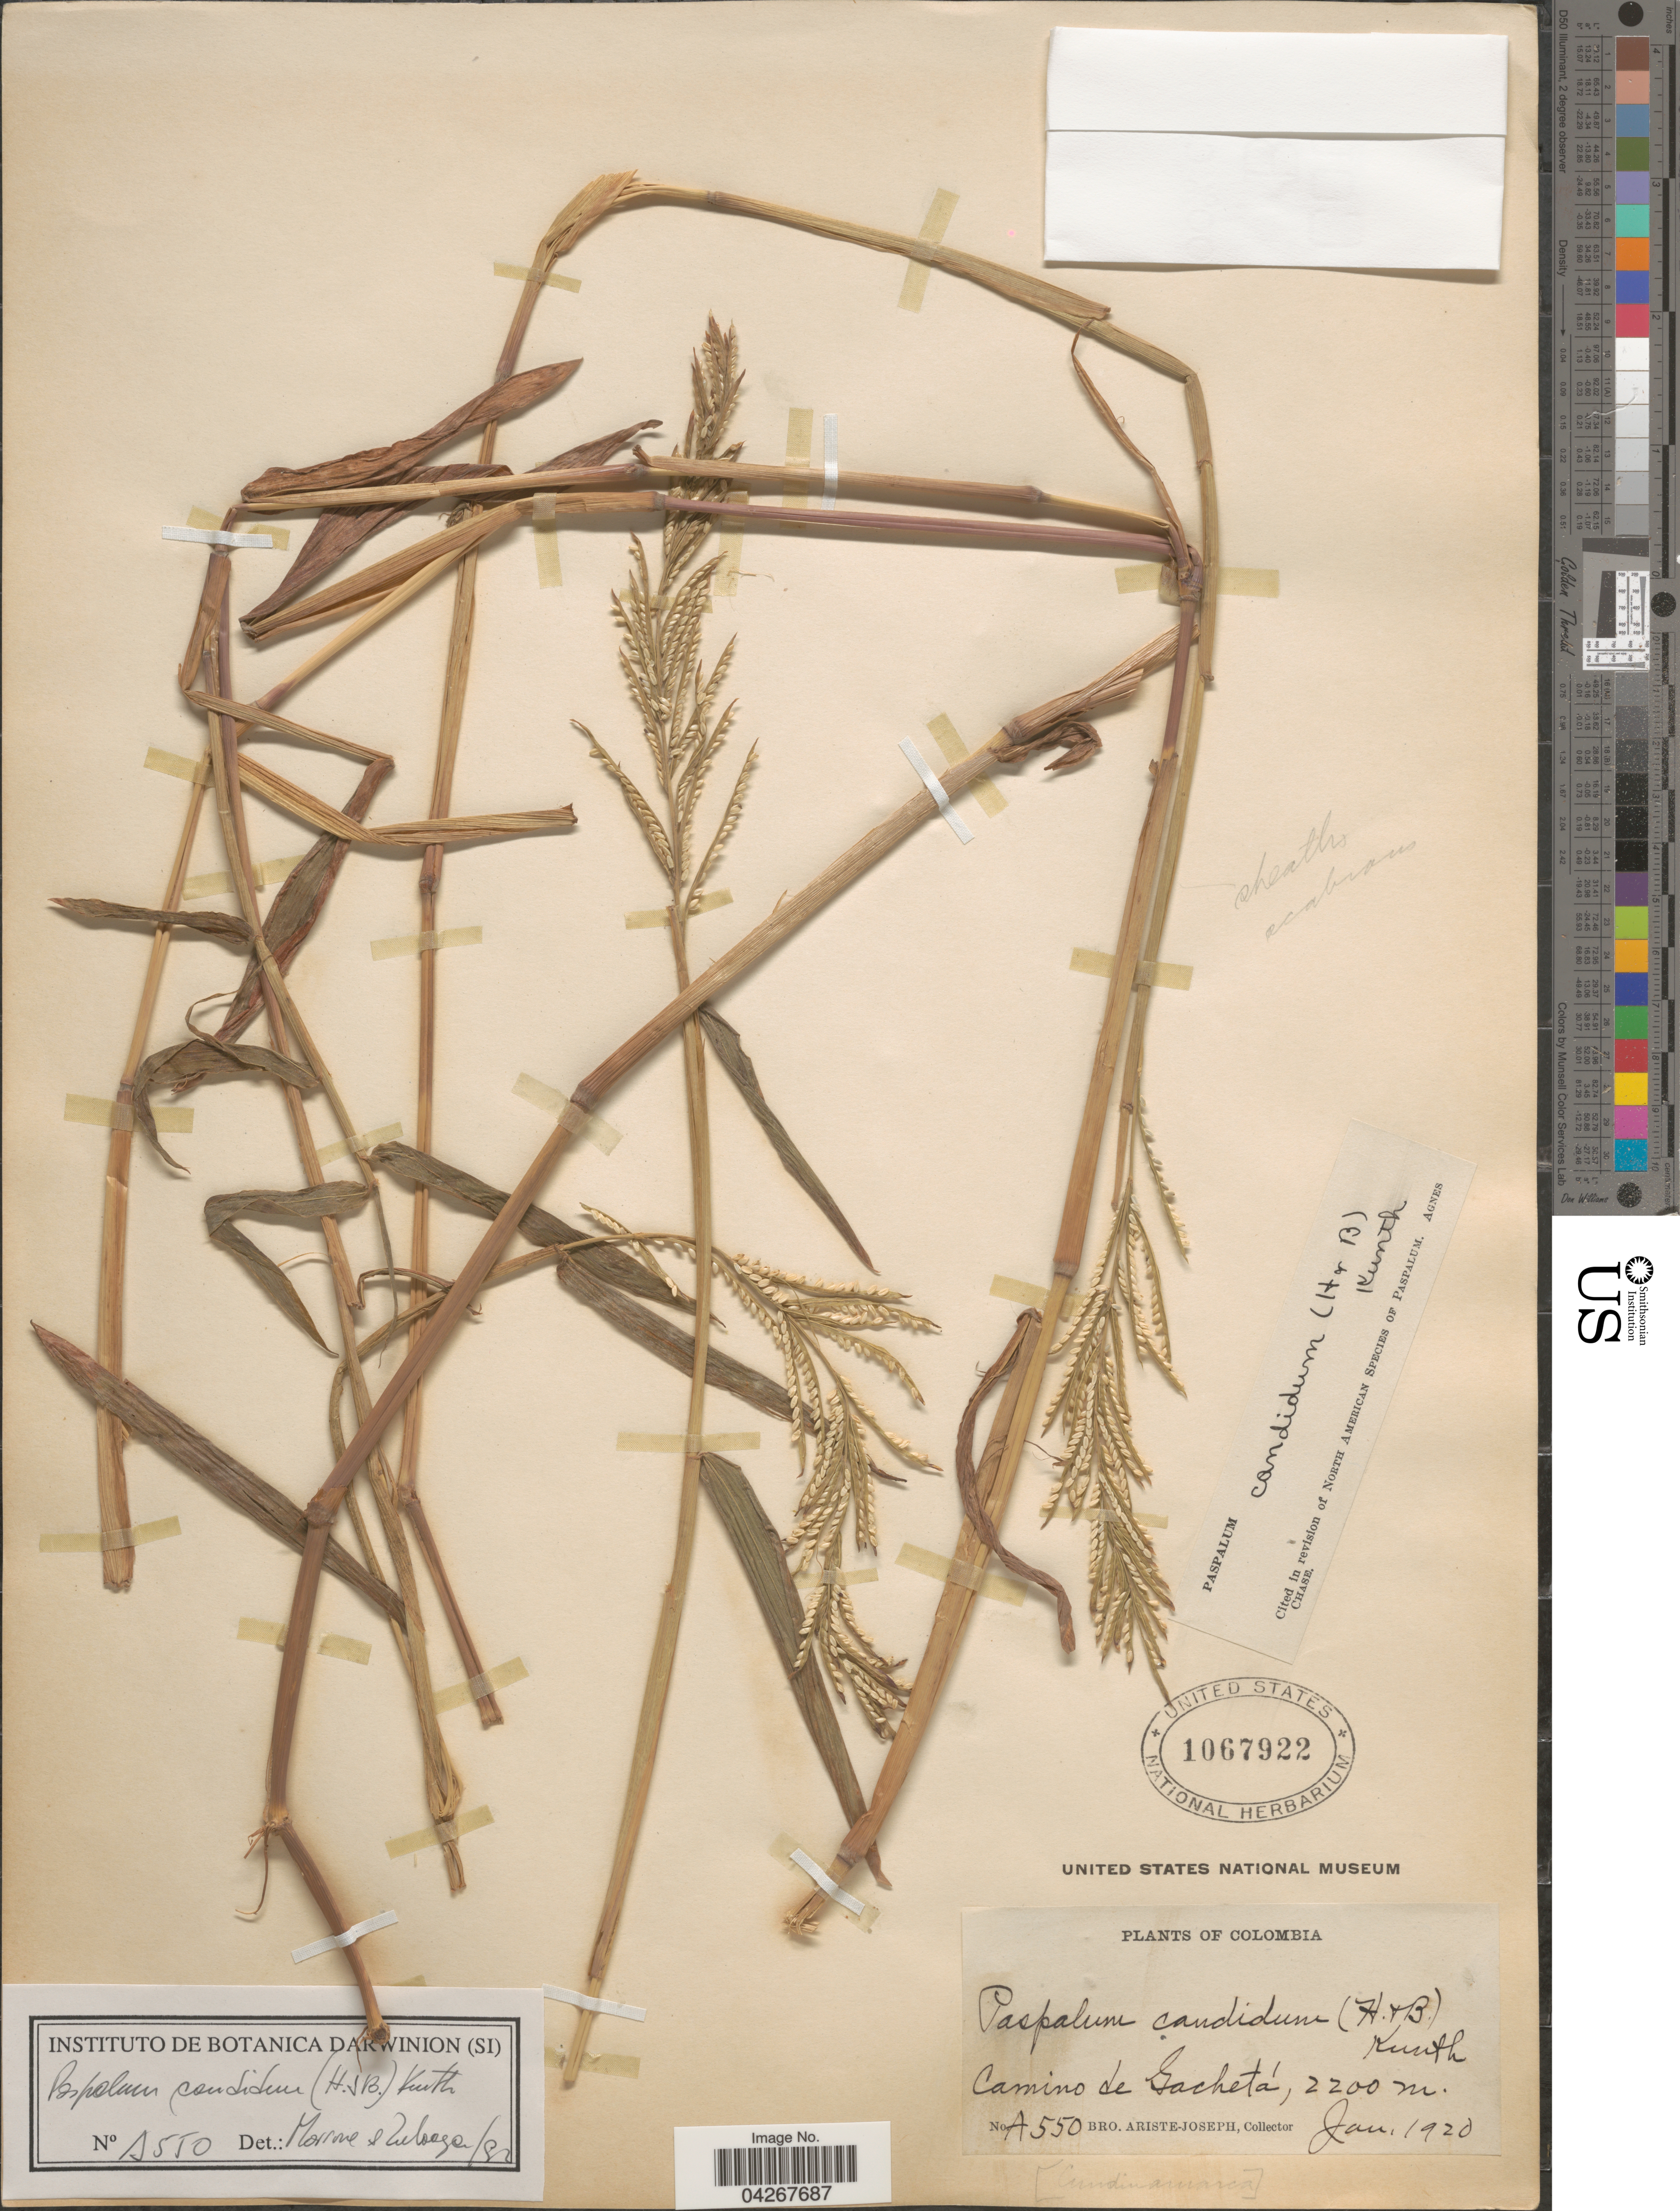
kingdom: Plantae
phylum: Tracheophyta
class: Liliopsida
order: Poales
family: Poaceae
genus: Paspalum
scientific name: Paspalum candidum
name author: (Humb. & Bonpl. ex Fleugge) Kunth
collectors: Bro. Ariste-Joseph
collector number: A550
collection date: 1920-01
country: Colombia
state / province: Cundinamarca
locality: Camino de Gachetá.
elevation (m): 2200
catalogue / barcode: US 1067922